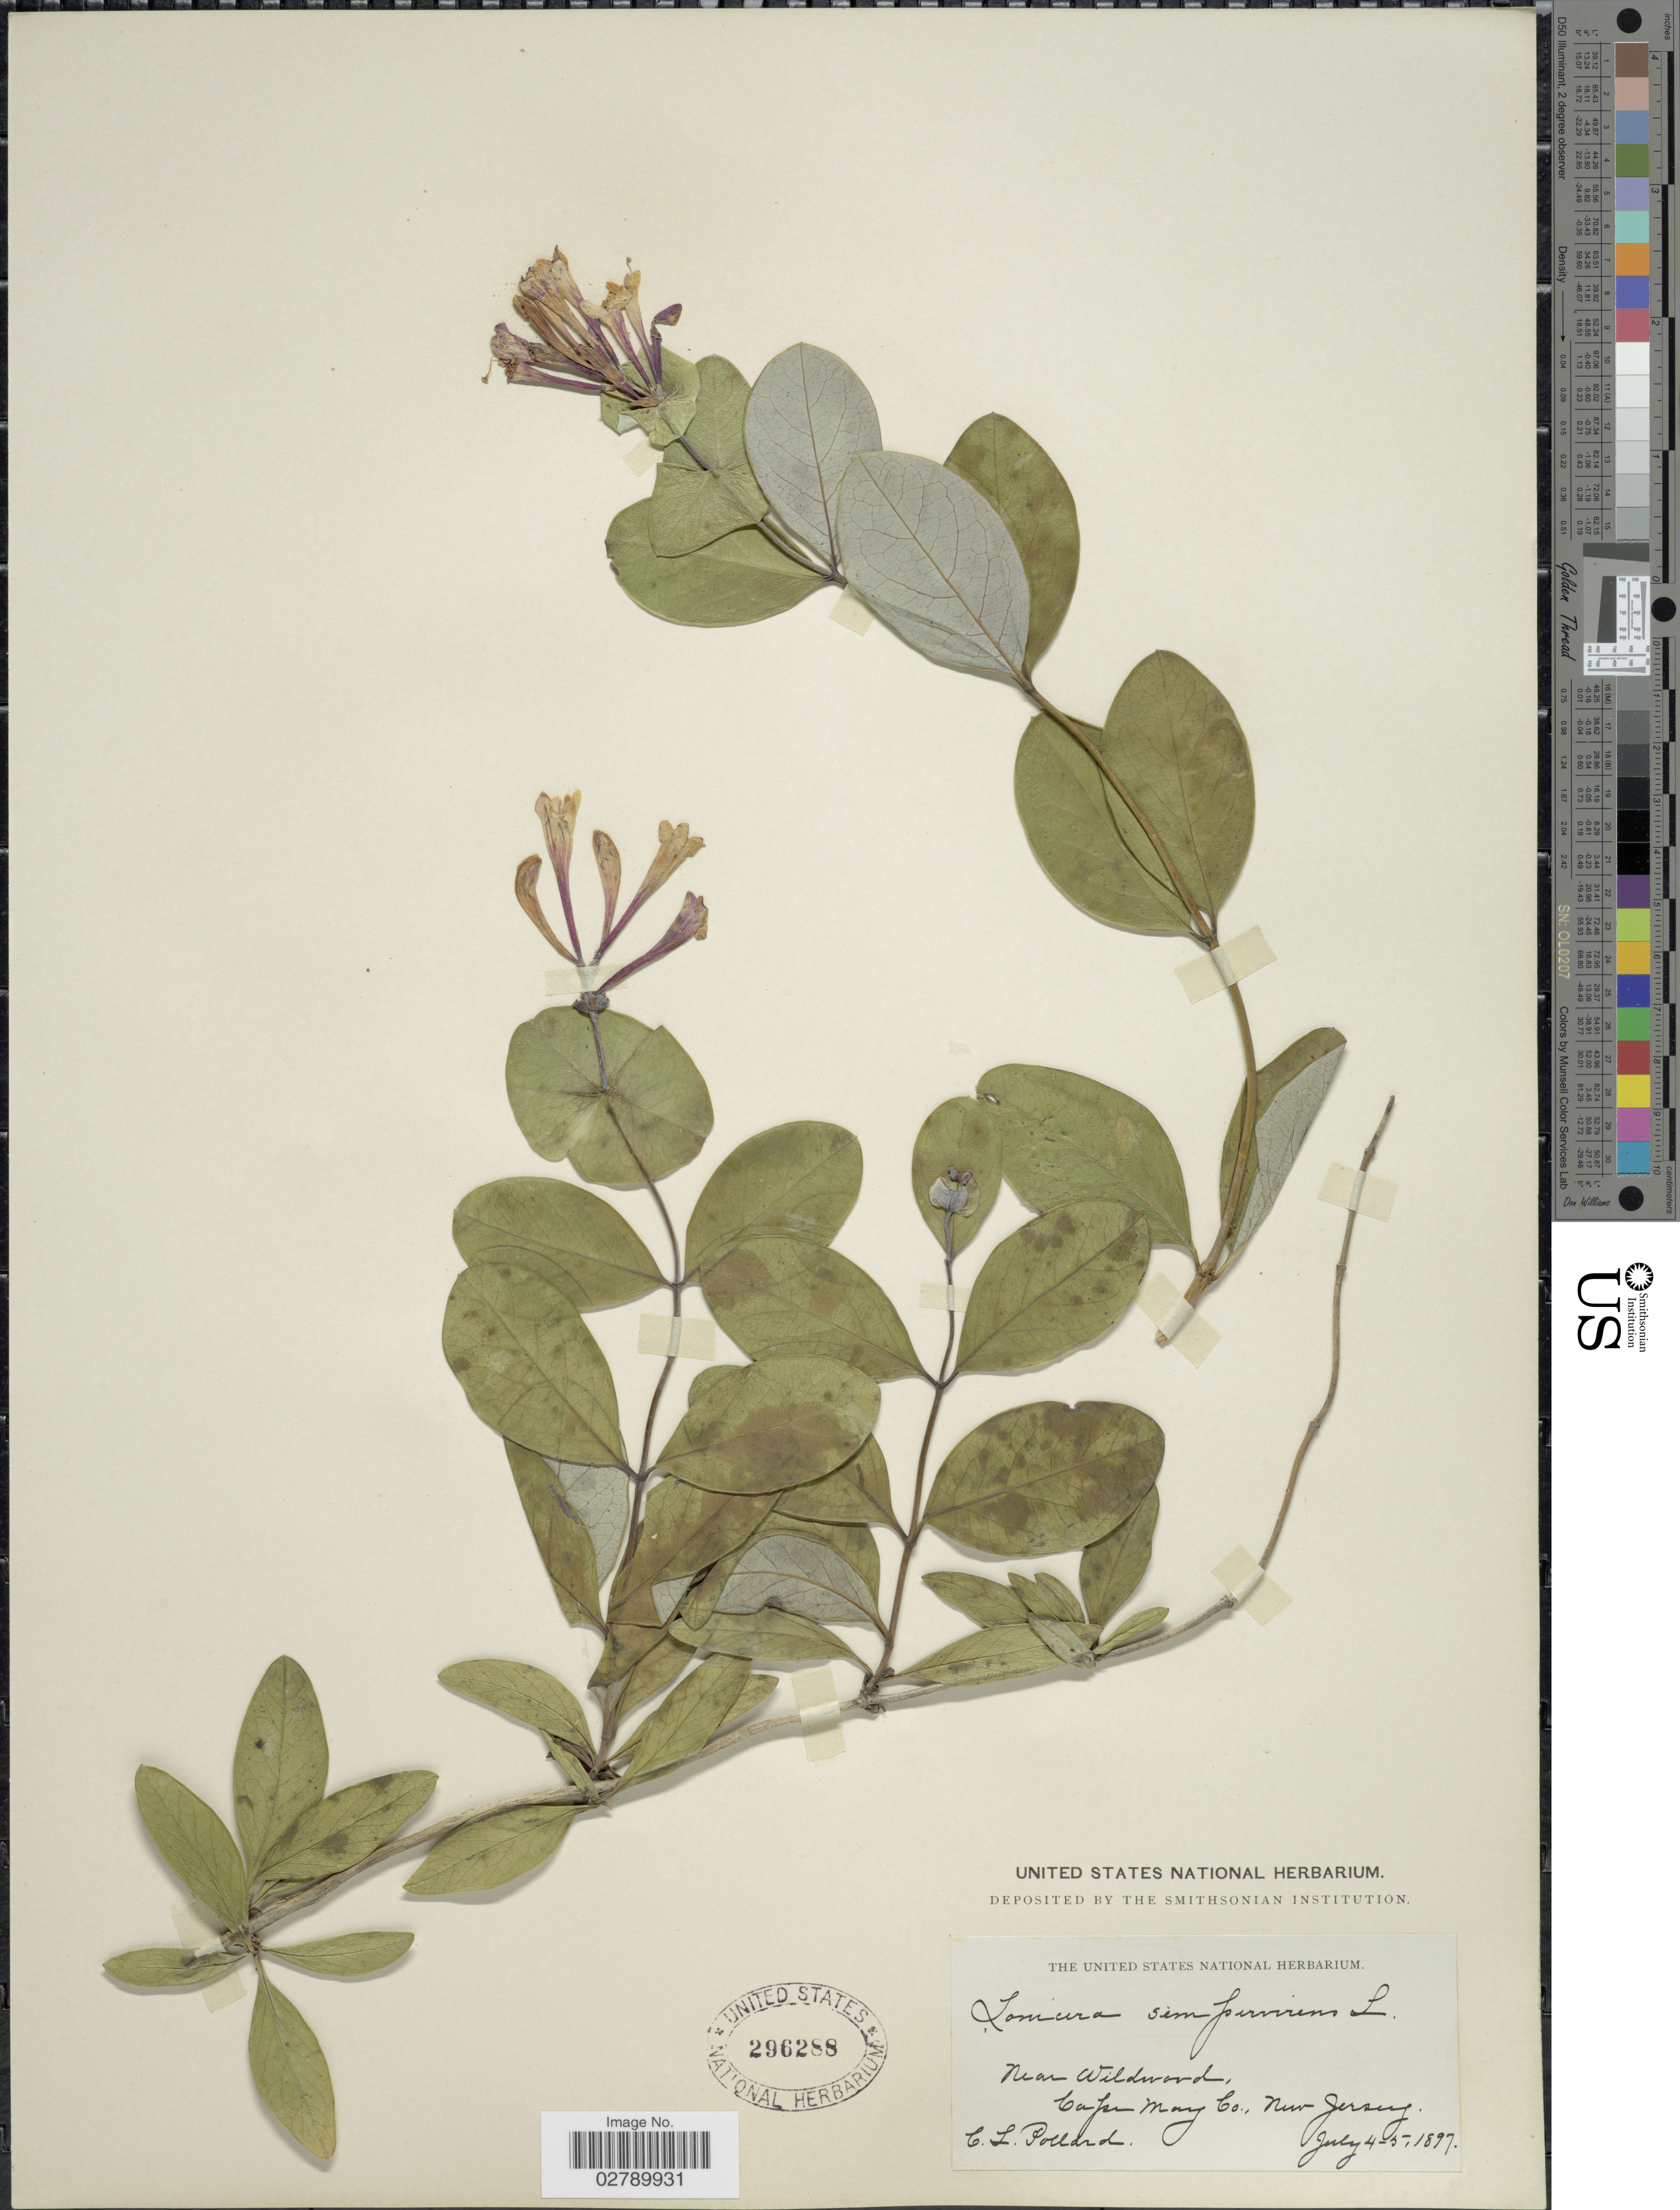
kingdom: Plantae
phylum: Tracheophyta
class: Magnoliopsida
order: Dipsacales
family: Caprifoliaceae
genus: Lonicera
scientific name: Lonicera sempervirens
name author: L.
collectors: C. L. Pollard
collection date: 1897-07-04/1897-07-05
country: United States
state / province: New Jersey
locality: Near Wildword, Cape May Co.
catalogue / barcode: US 296288